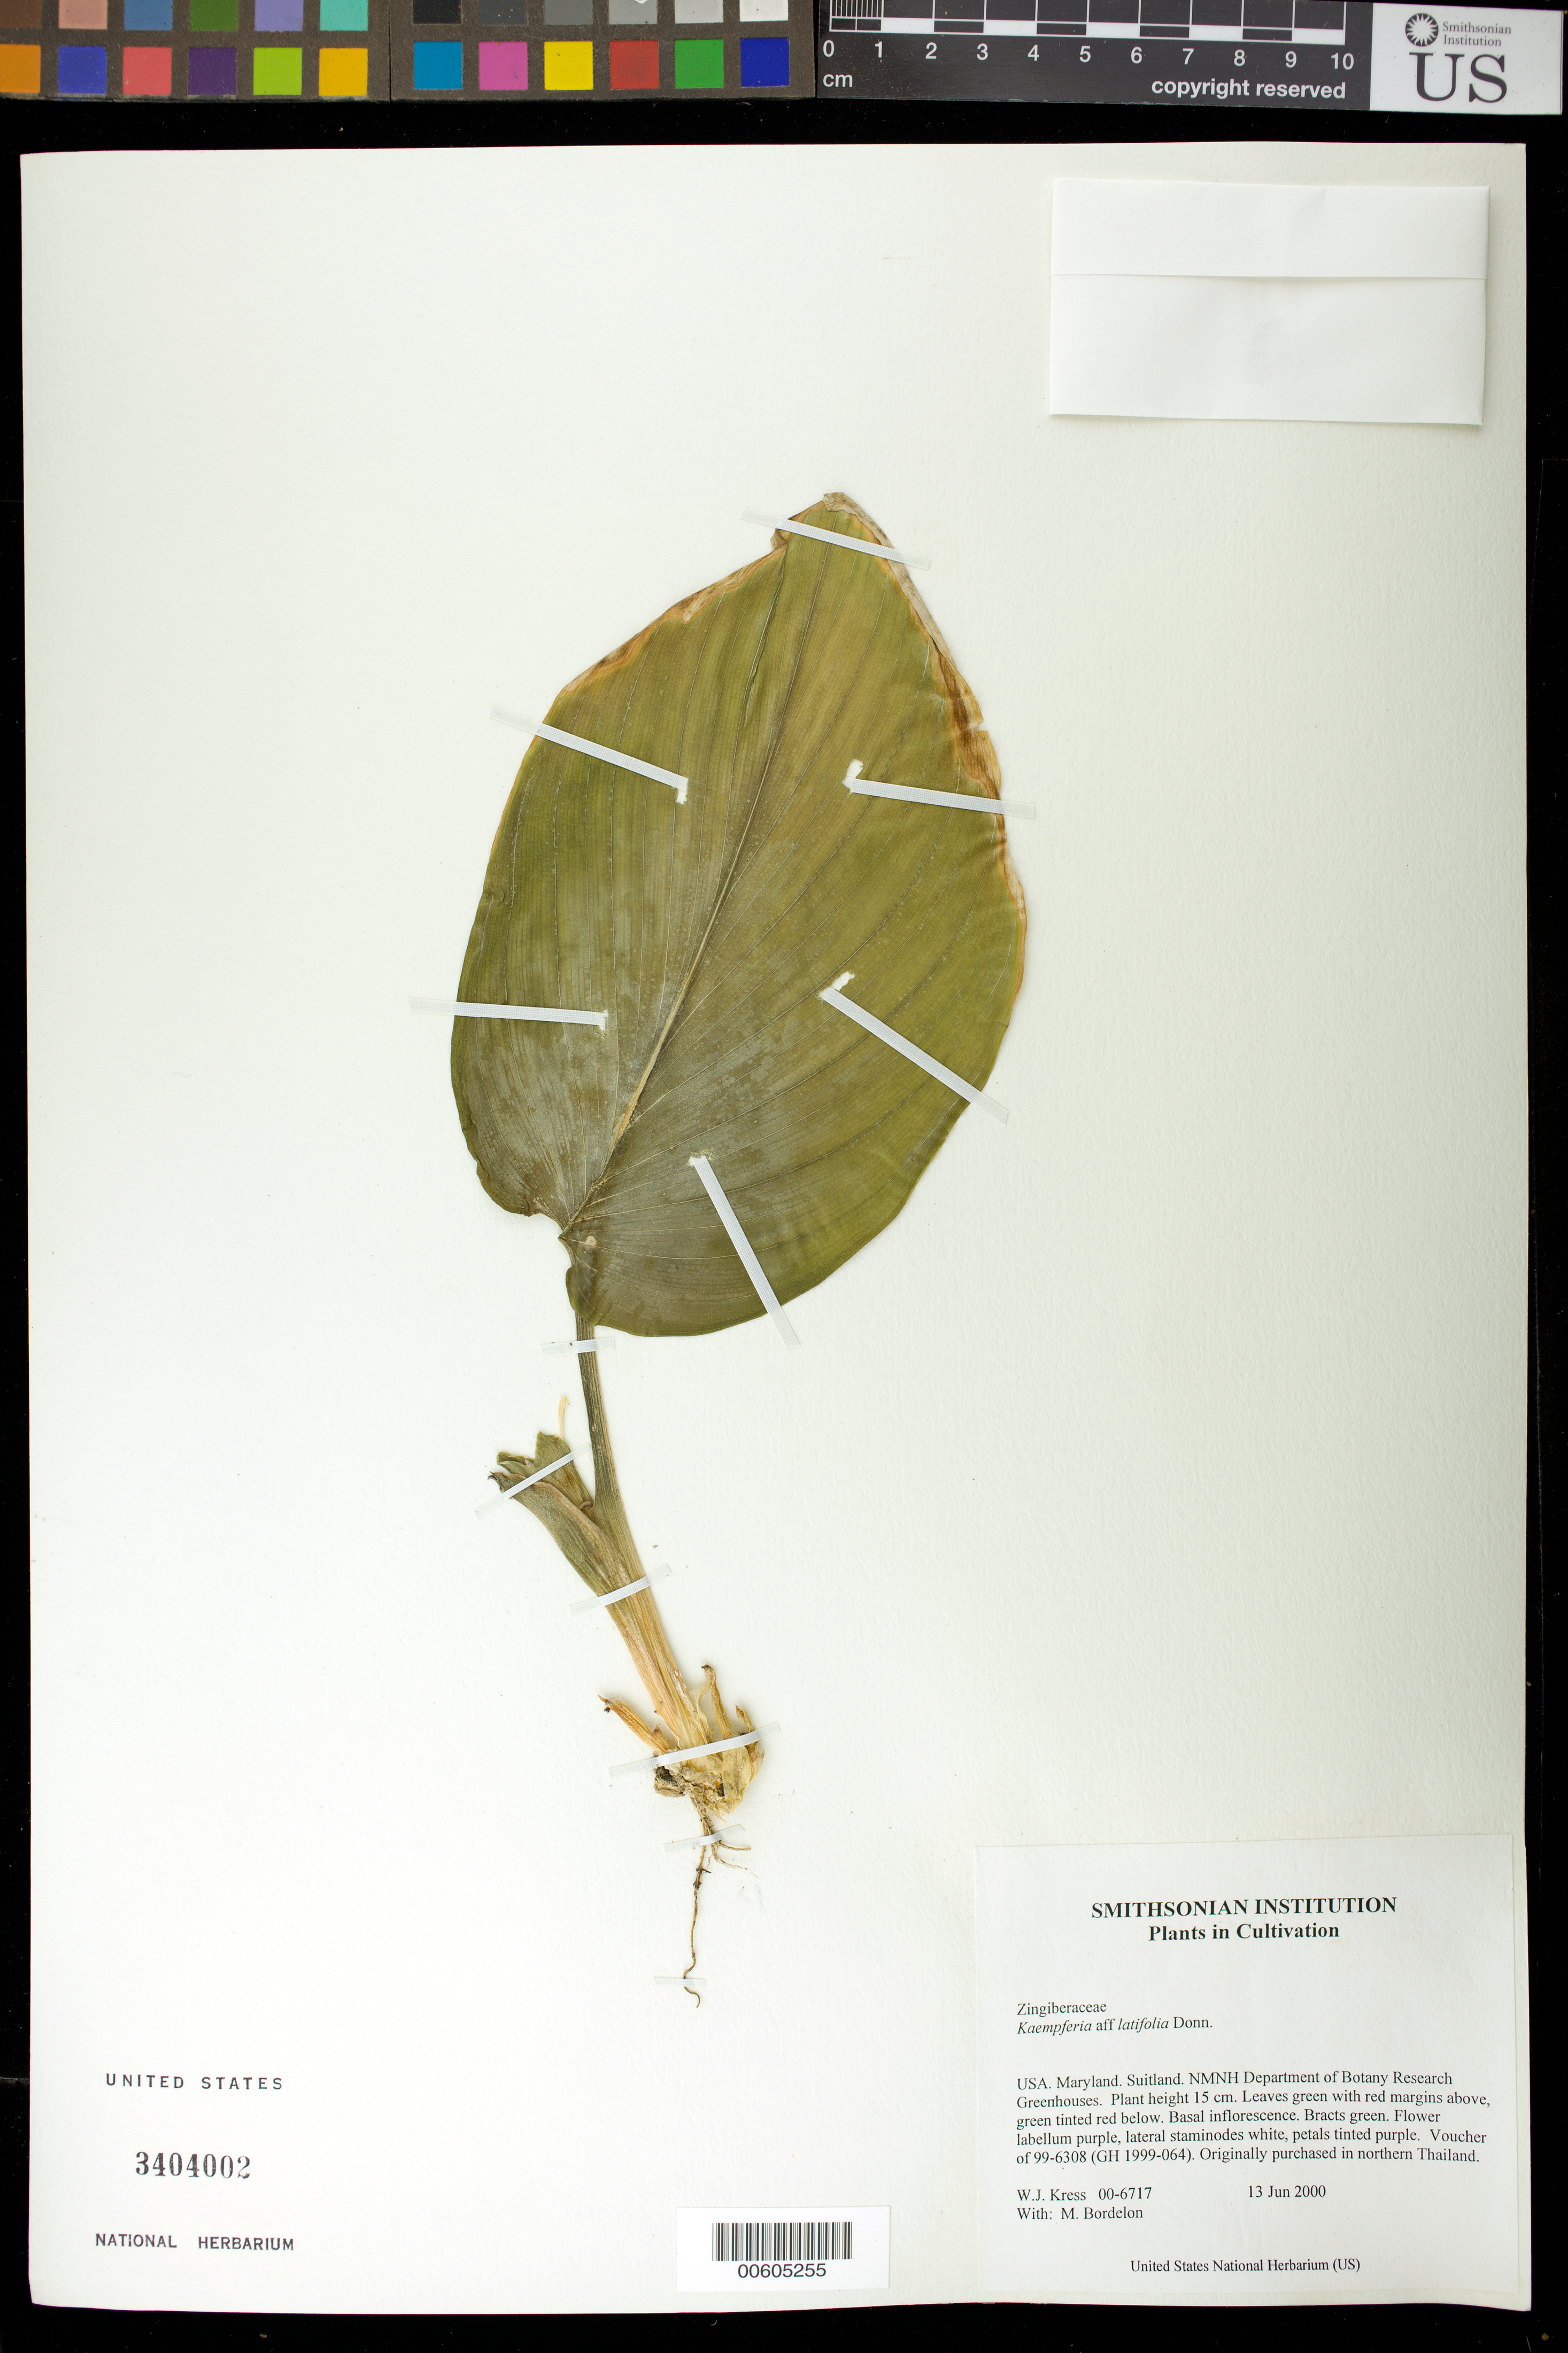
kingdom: Plantae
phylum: Tracheophyta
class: Liliopsida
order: Zingiberales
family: Zingiberaceae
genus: Kaempferia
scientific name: Kaempferia latifolia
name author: (Donn) Donn & Hornem.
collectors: W. J. Kress & M. Bordelon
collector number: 00-6717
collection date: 2000-06-13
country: United States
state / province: Maryland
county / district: Prince George's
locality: NMNH Botany Research Greenhouses. Suitland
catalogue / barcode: US 3404002